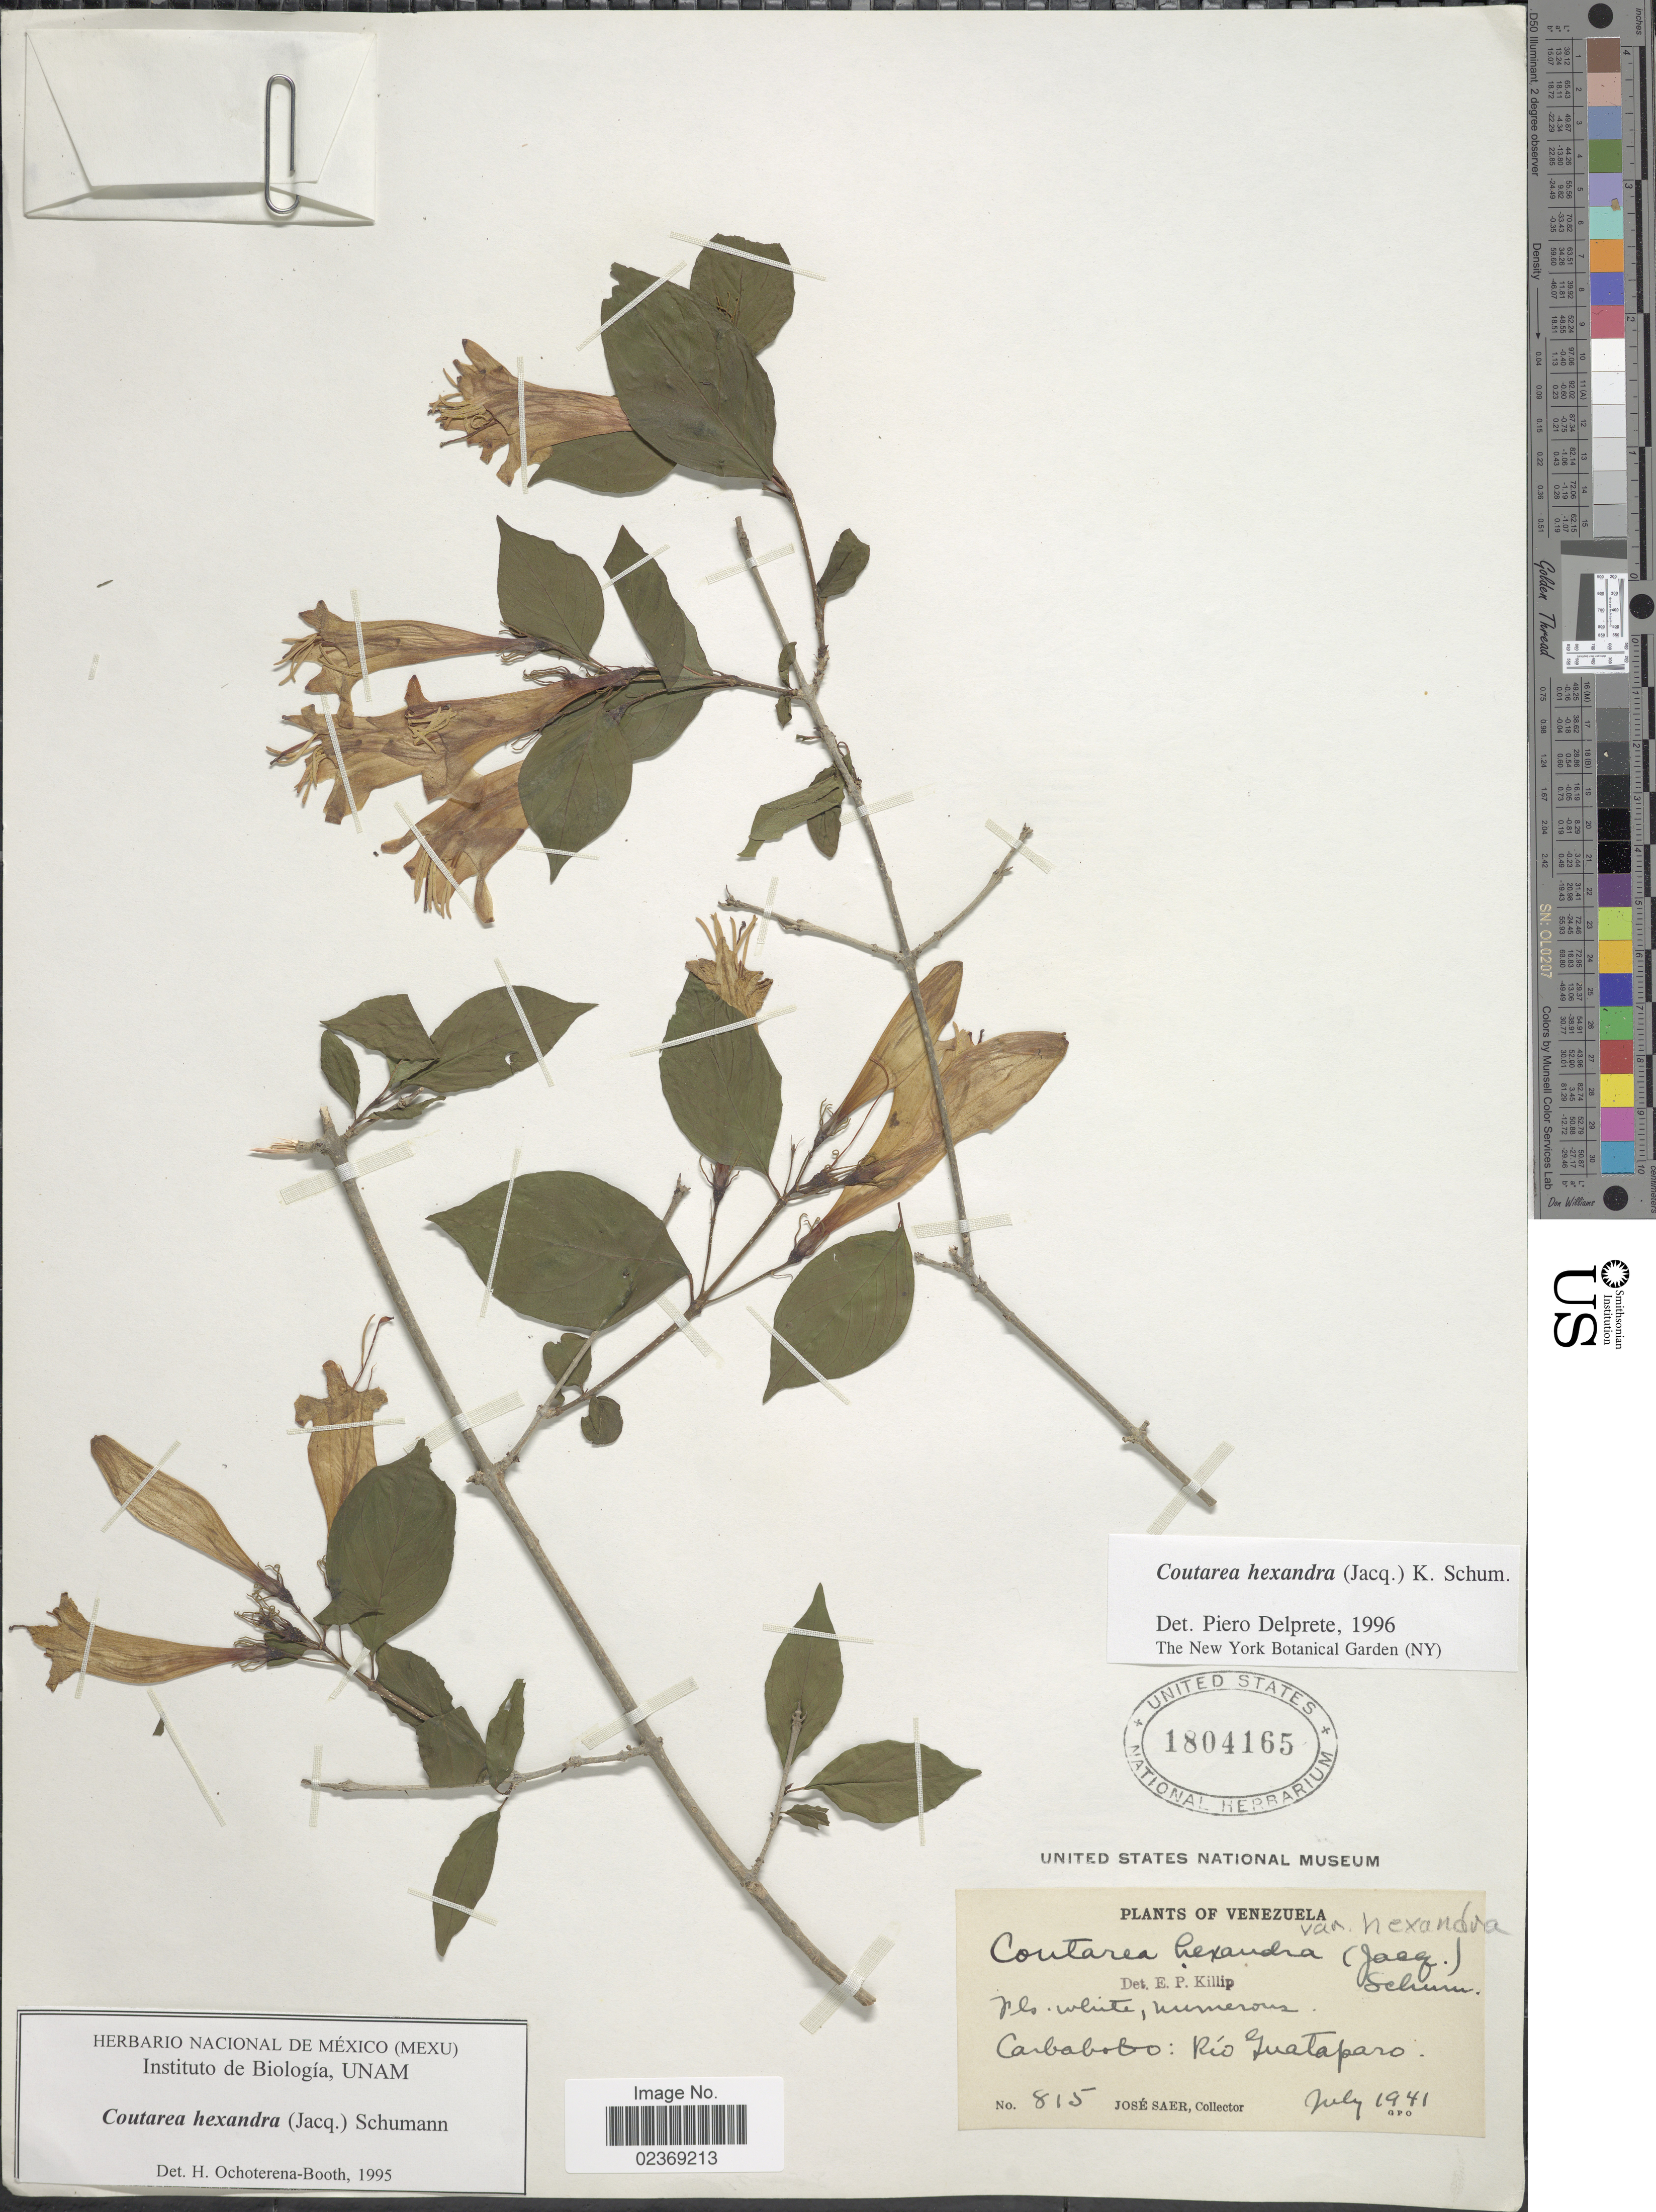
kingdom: Plantae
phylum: Tracheophyta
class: Magnoliopsida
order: Gentianales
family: Rubiaceae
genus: Coutarea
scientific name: Coutarea hexandra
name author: (Jacq.) K. Schum.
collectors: J. Saer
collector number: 815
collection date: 1941-07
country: Venezuela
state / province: Carabobo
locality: Rio Guataparo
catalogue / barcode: US 1804165